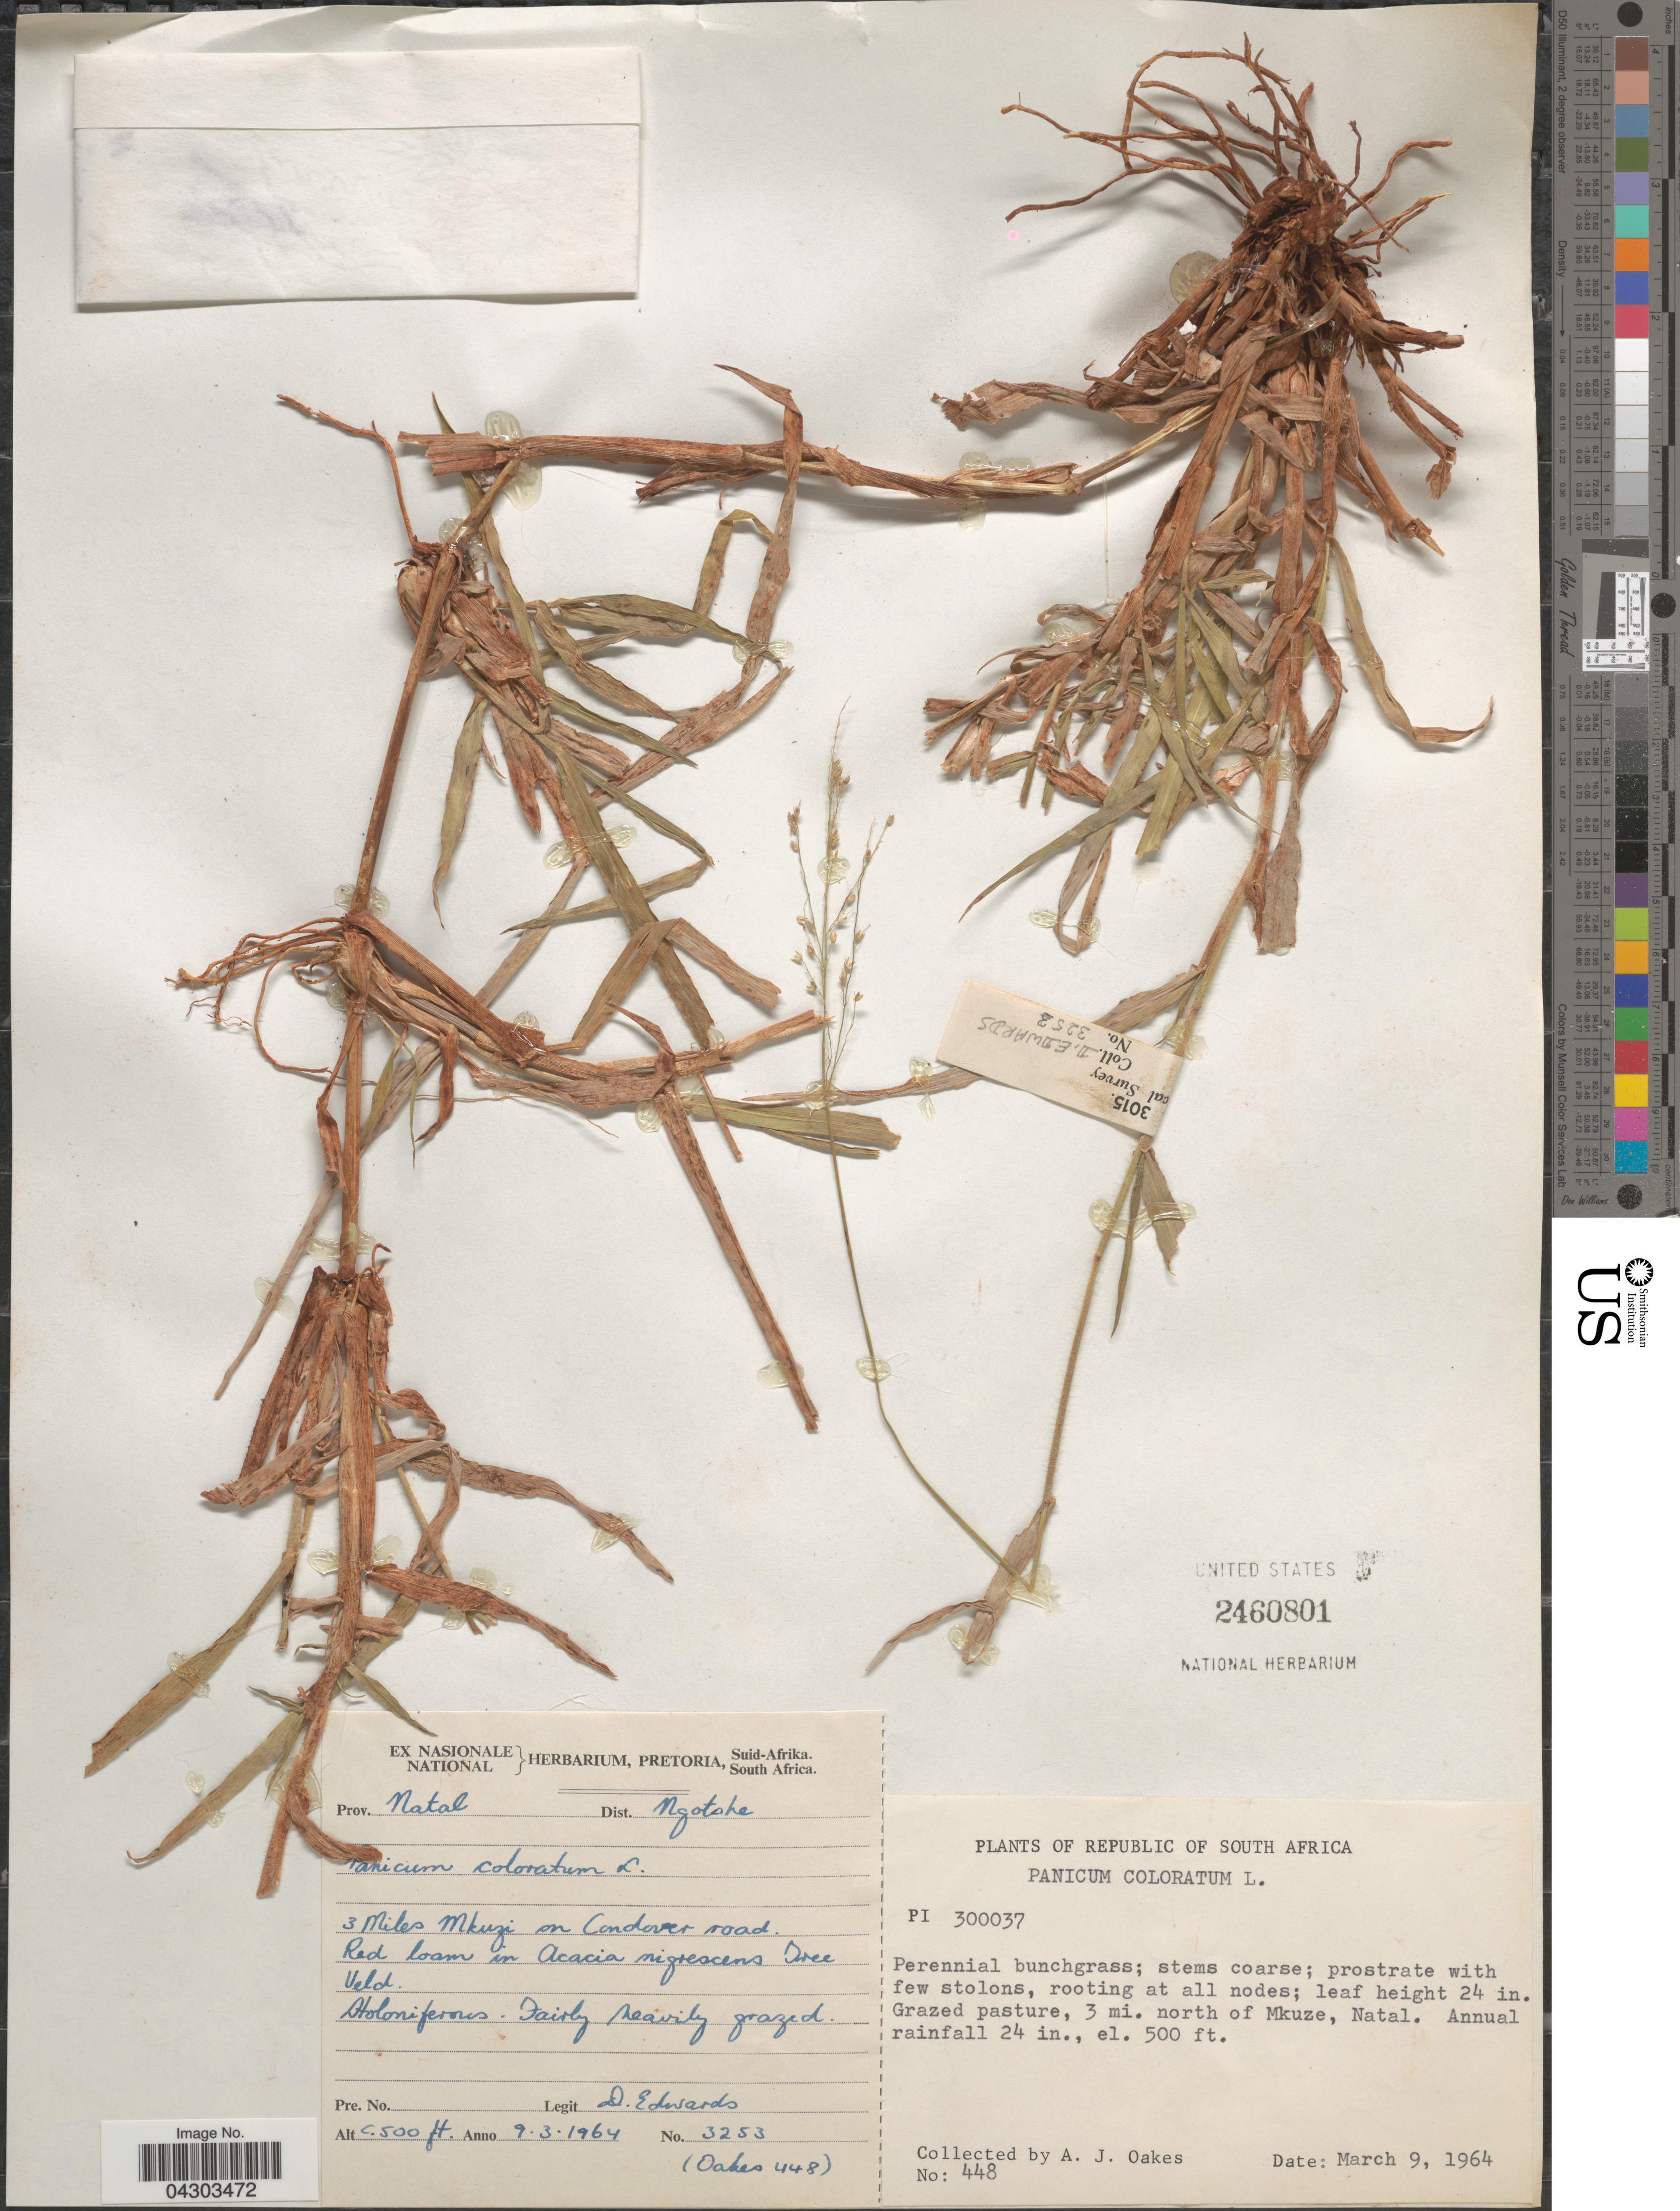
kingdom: Plantae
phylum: Tracheophyta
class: Liliopsida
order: Poales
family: Poaceae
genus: Panicum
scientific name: Panicum coloratum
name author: L.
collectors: D. Edwards & A. Oakes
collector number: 3253/448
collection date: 1964-03-09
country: South Africa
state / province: KwaZulu-Natal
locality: Prov. Natal Dist. Ngotshe. 3 Miles Mkuzi on Condover road. Republic of South Africa. Grazed pasture, 3 mi. north of Mkuze, Natal.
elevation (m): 152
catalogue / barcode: US 2460801